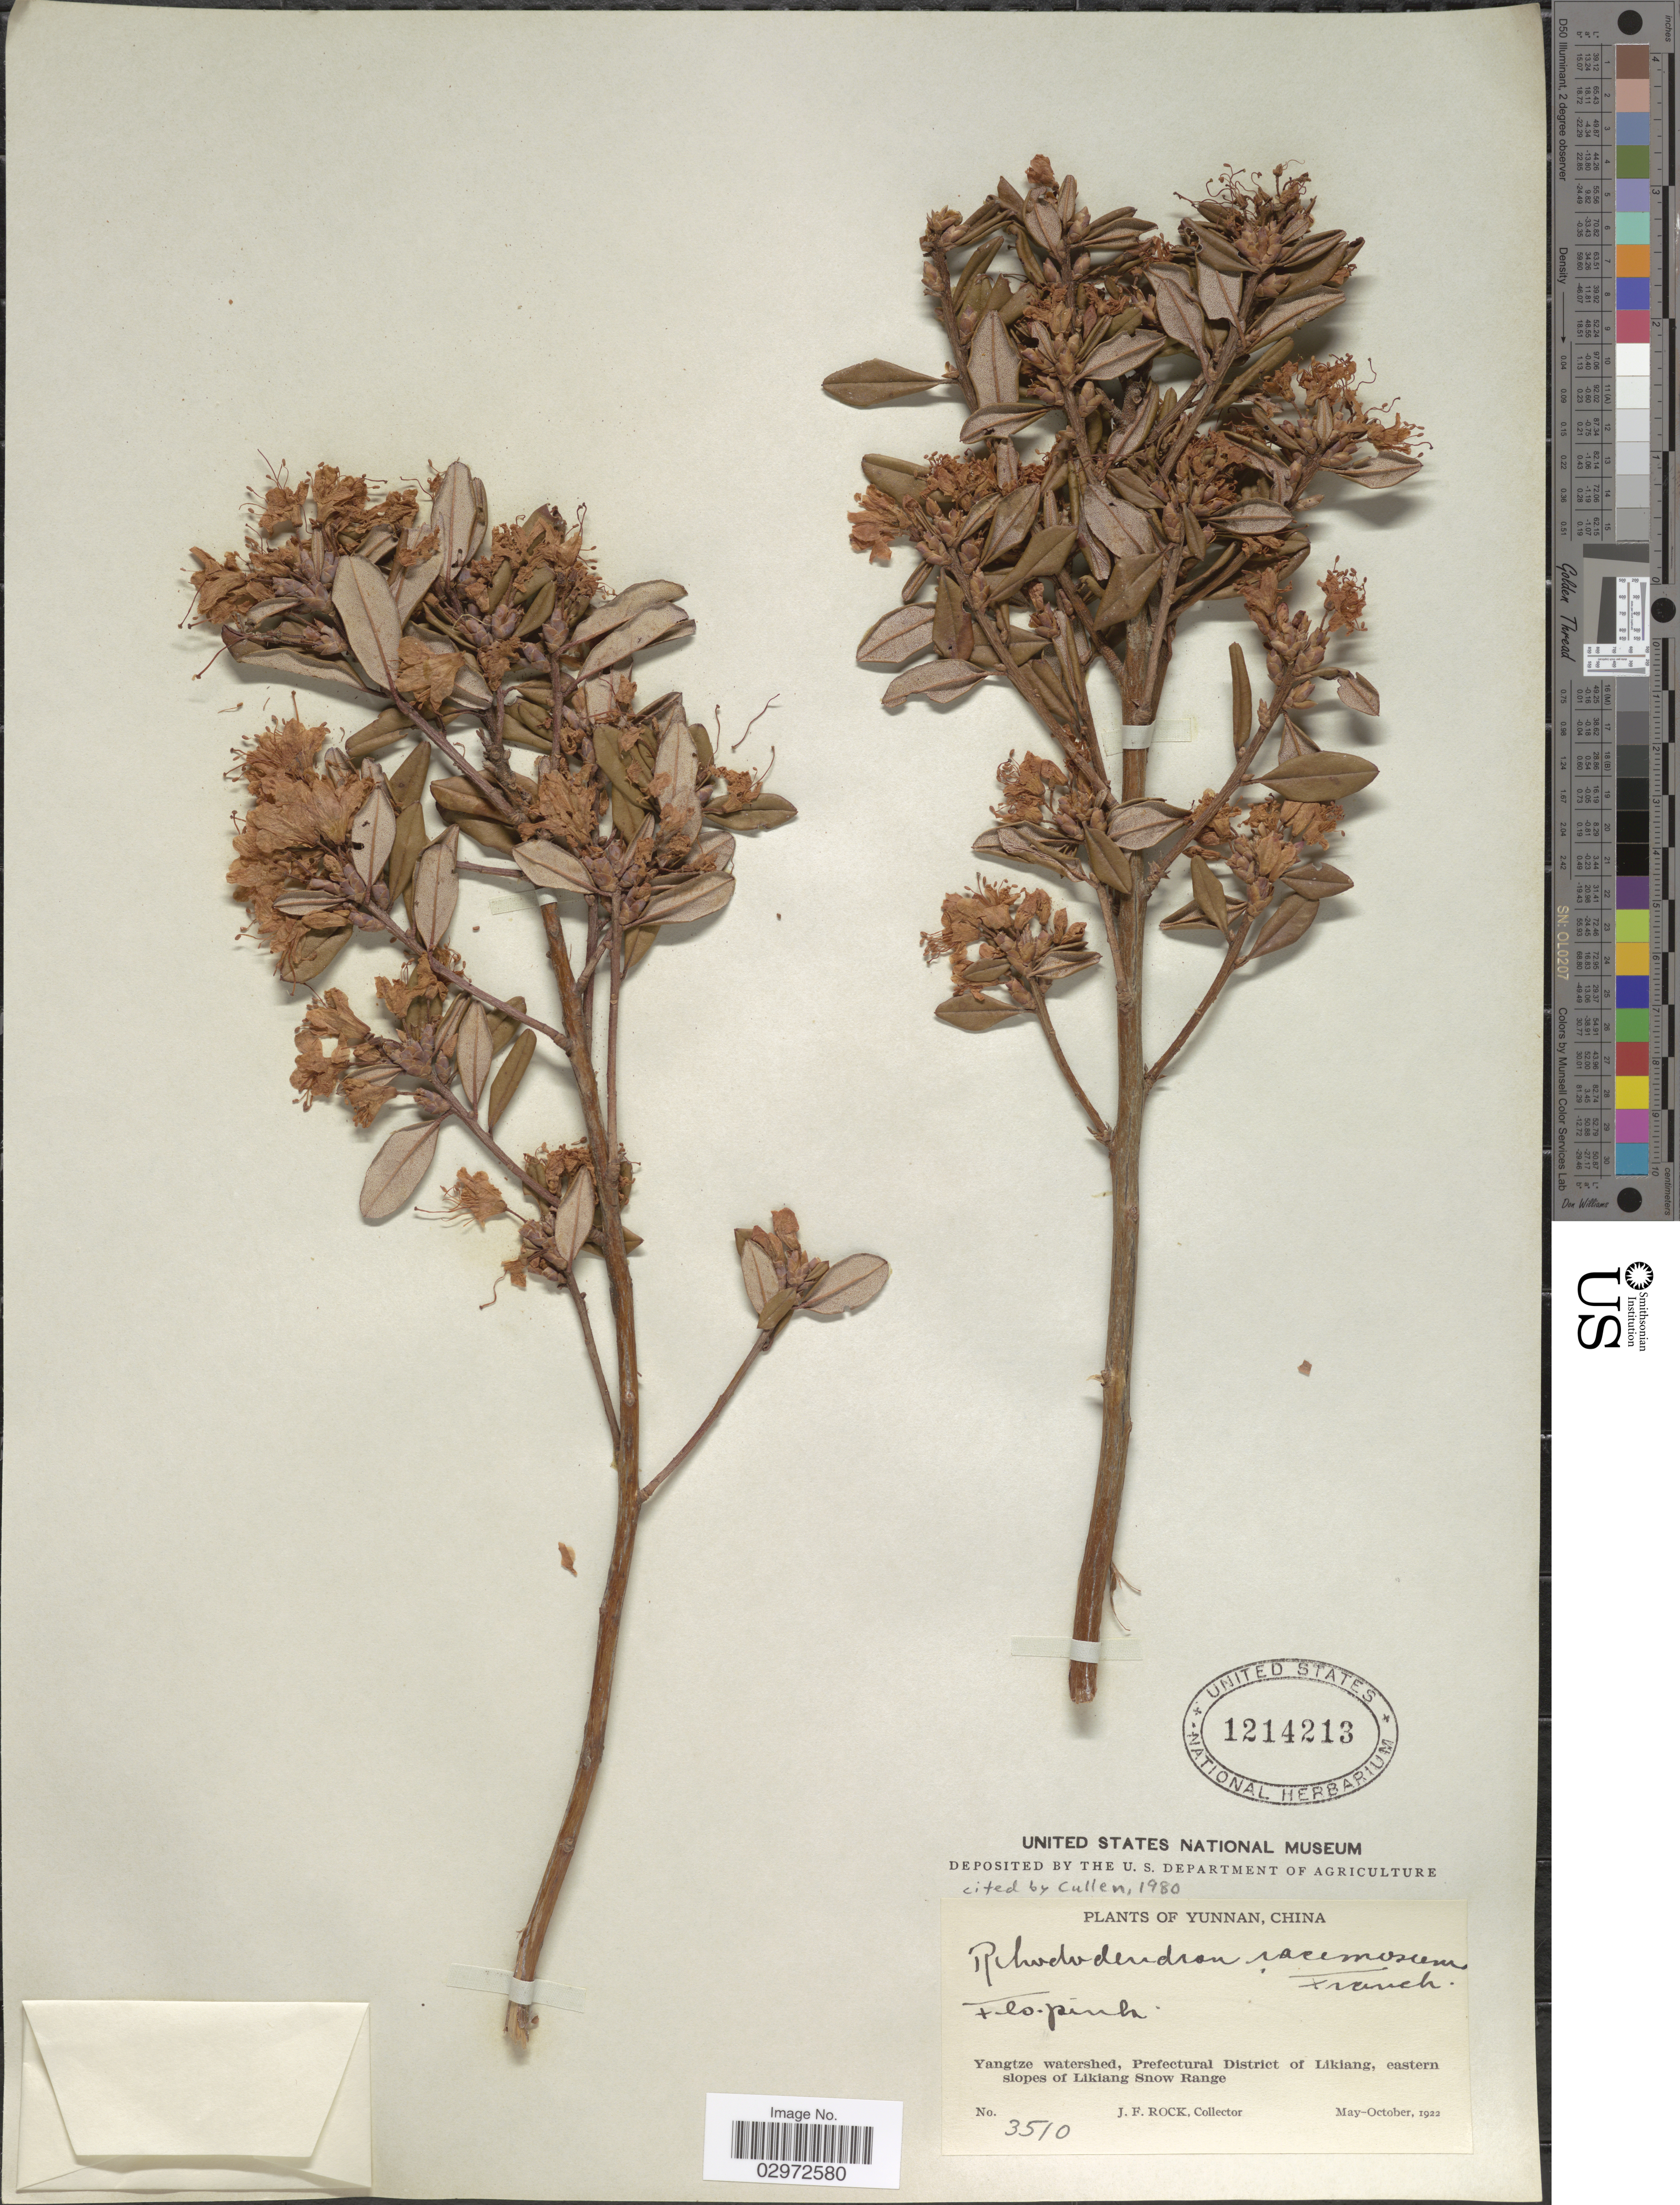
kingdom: Plantae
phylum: Tracheophyta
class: Magnoliopsida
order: Ericales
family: Ericaceae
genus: Rhododendron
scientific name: Rhododendron racemosum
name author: Franch.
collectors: J. Rock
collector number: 3510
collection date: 1922-05/1922-10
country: China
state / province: Yunnan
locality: Yangtze watershed, Prefectural District of Likiang, eastern slopes of Likiang Snow Range.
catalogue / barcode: US 1214213